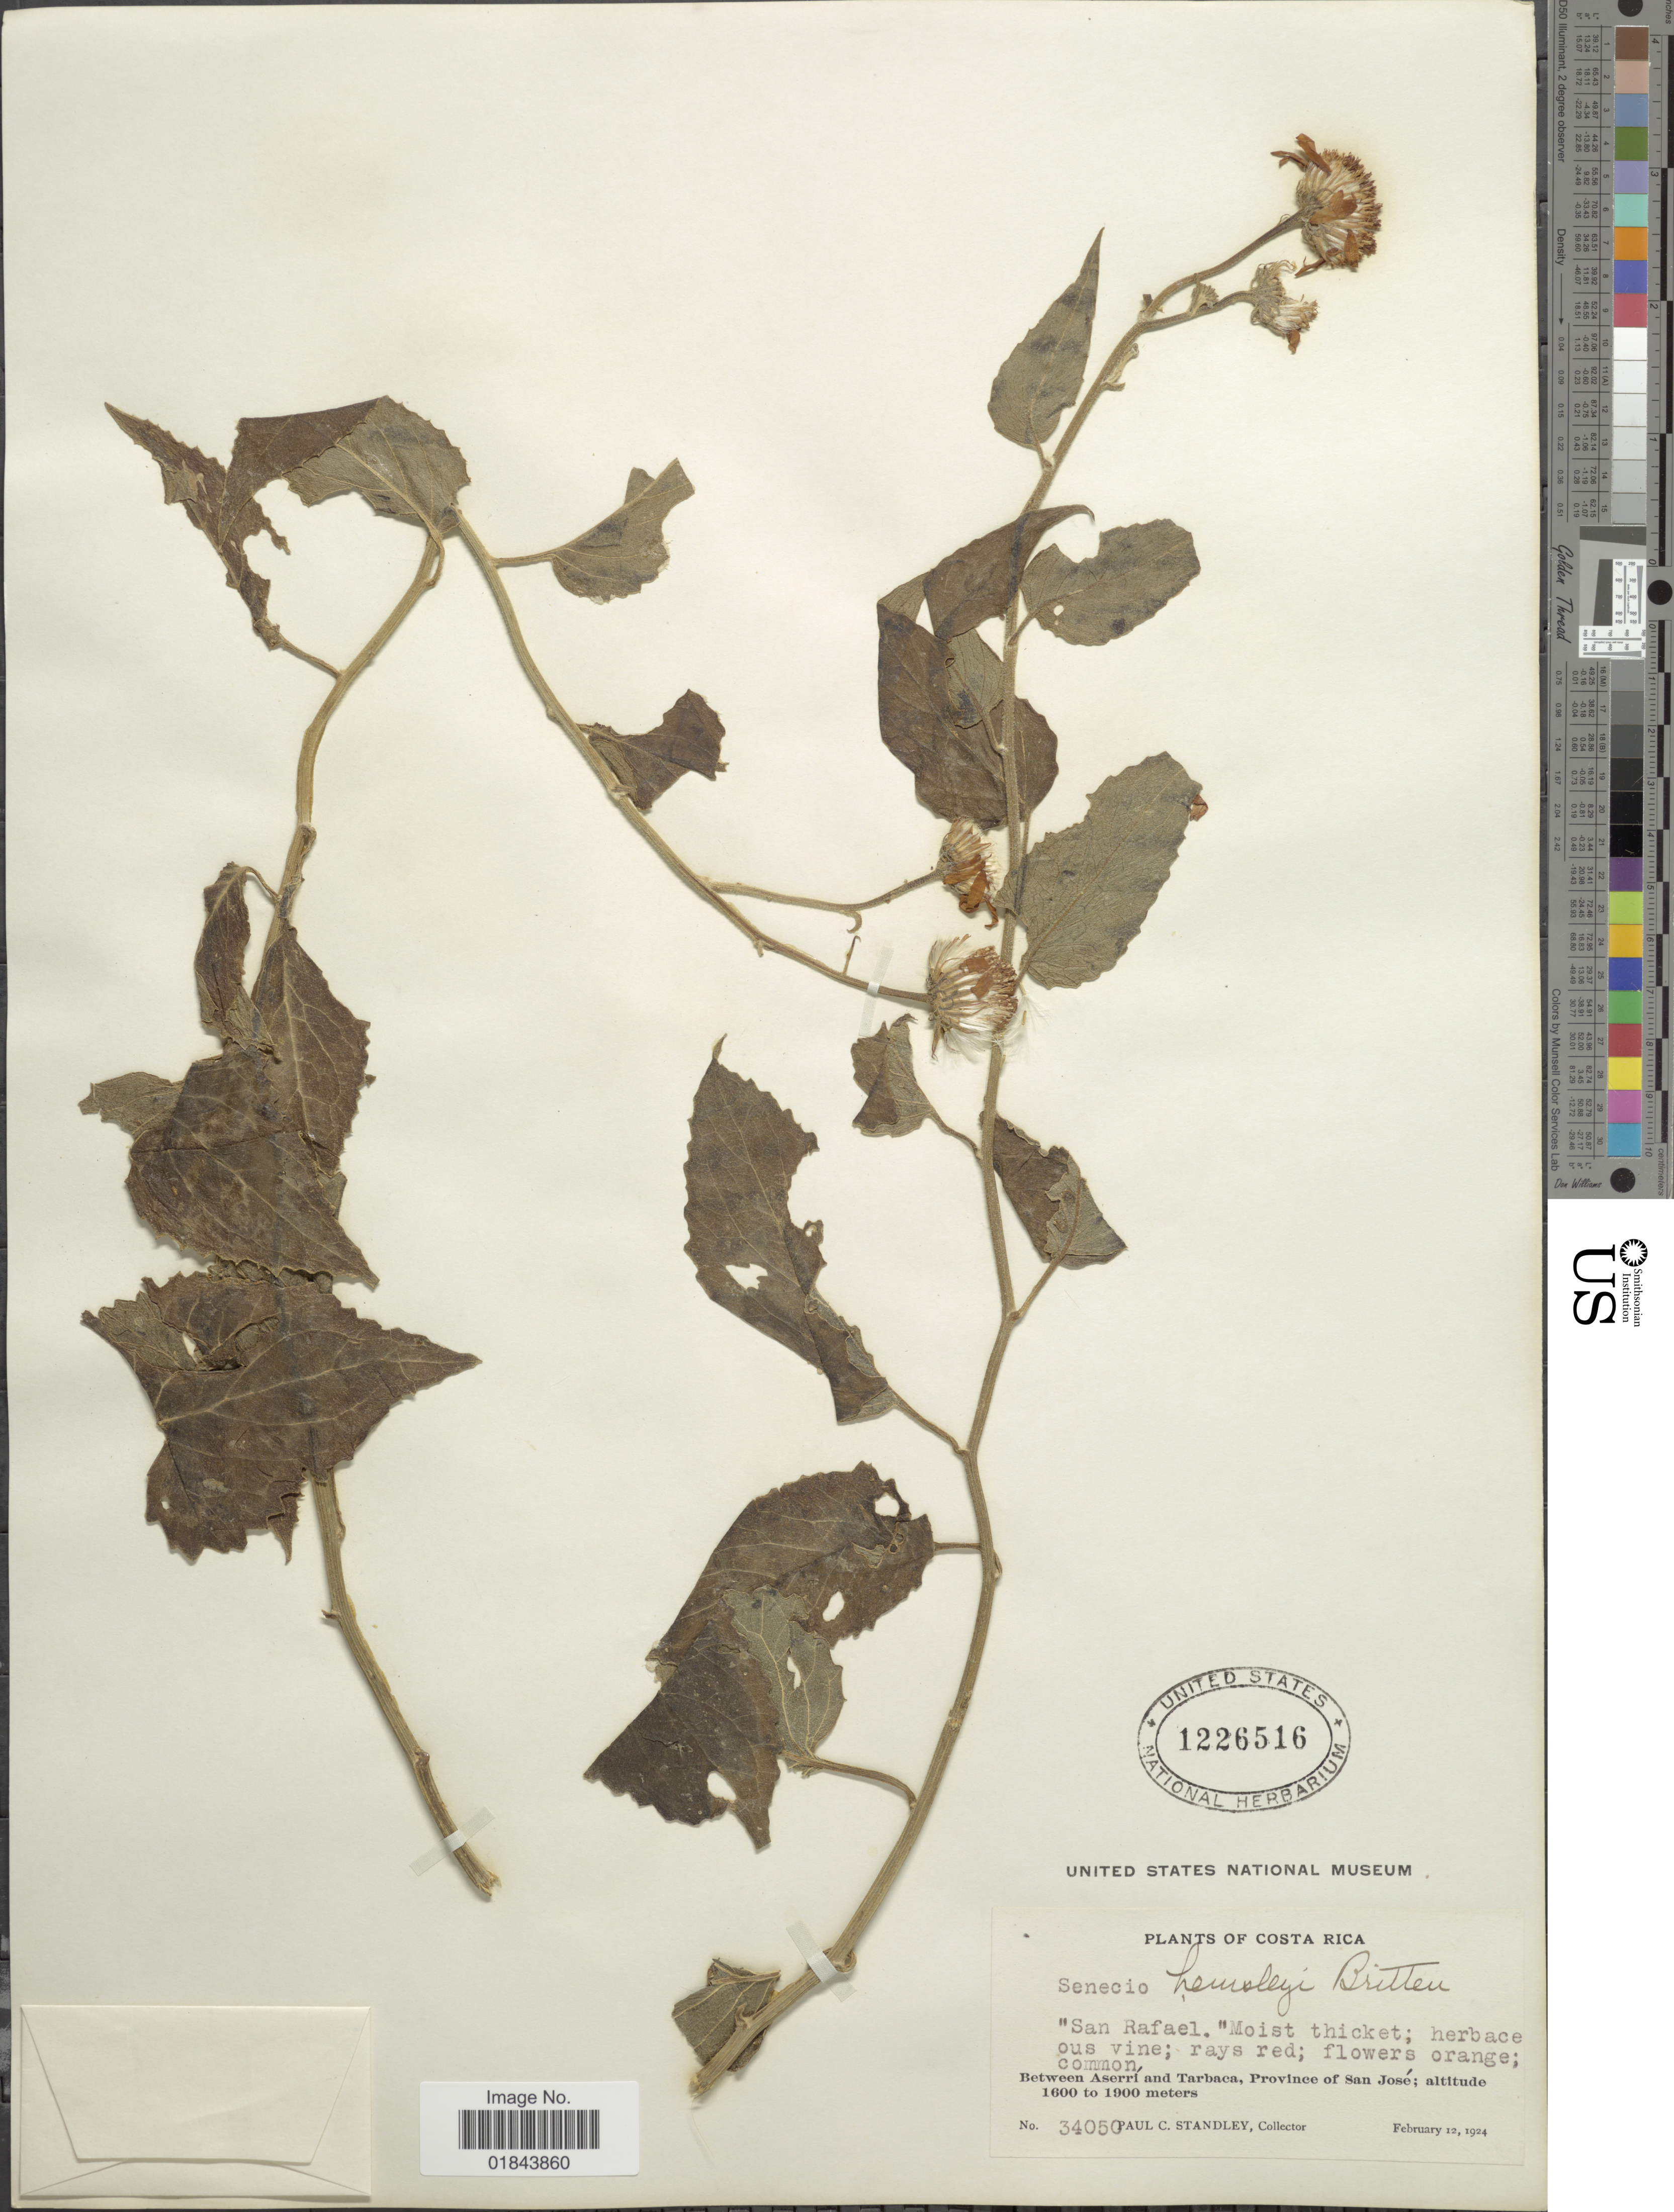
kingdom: Plantae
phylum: Tracheophyta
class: Magnoliopsida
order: Asterales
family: Asteraceae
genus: Pseudogynoxys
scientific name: Pseudogynoxys cummingii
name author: (Benth.) H. Rob. & Cuatrec.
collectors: P. C. Standley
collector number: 34050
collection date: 1924-02-12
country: Costa Rica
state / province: San José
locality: Between Aserrí and Tarbaca, Province of San José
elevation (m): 1600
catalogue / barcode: US 1226516